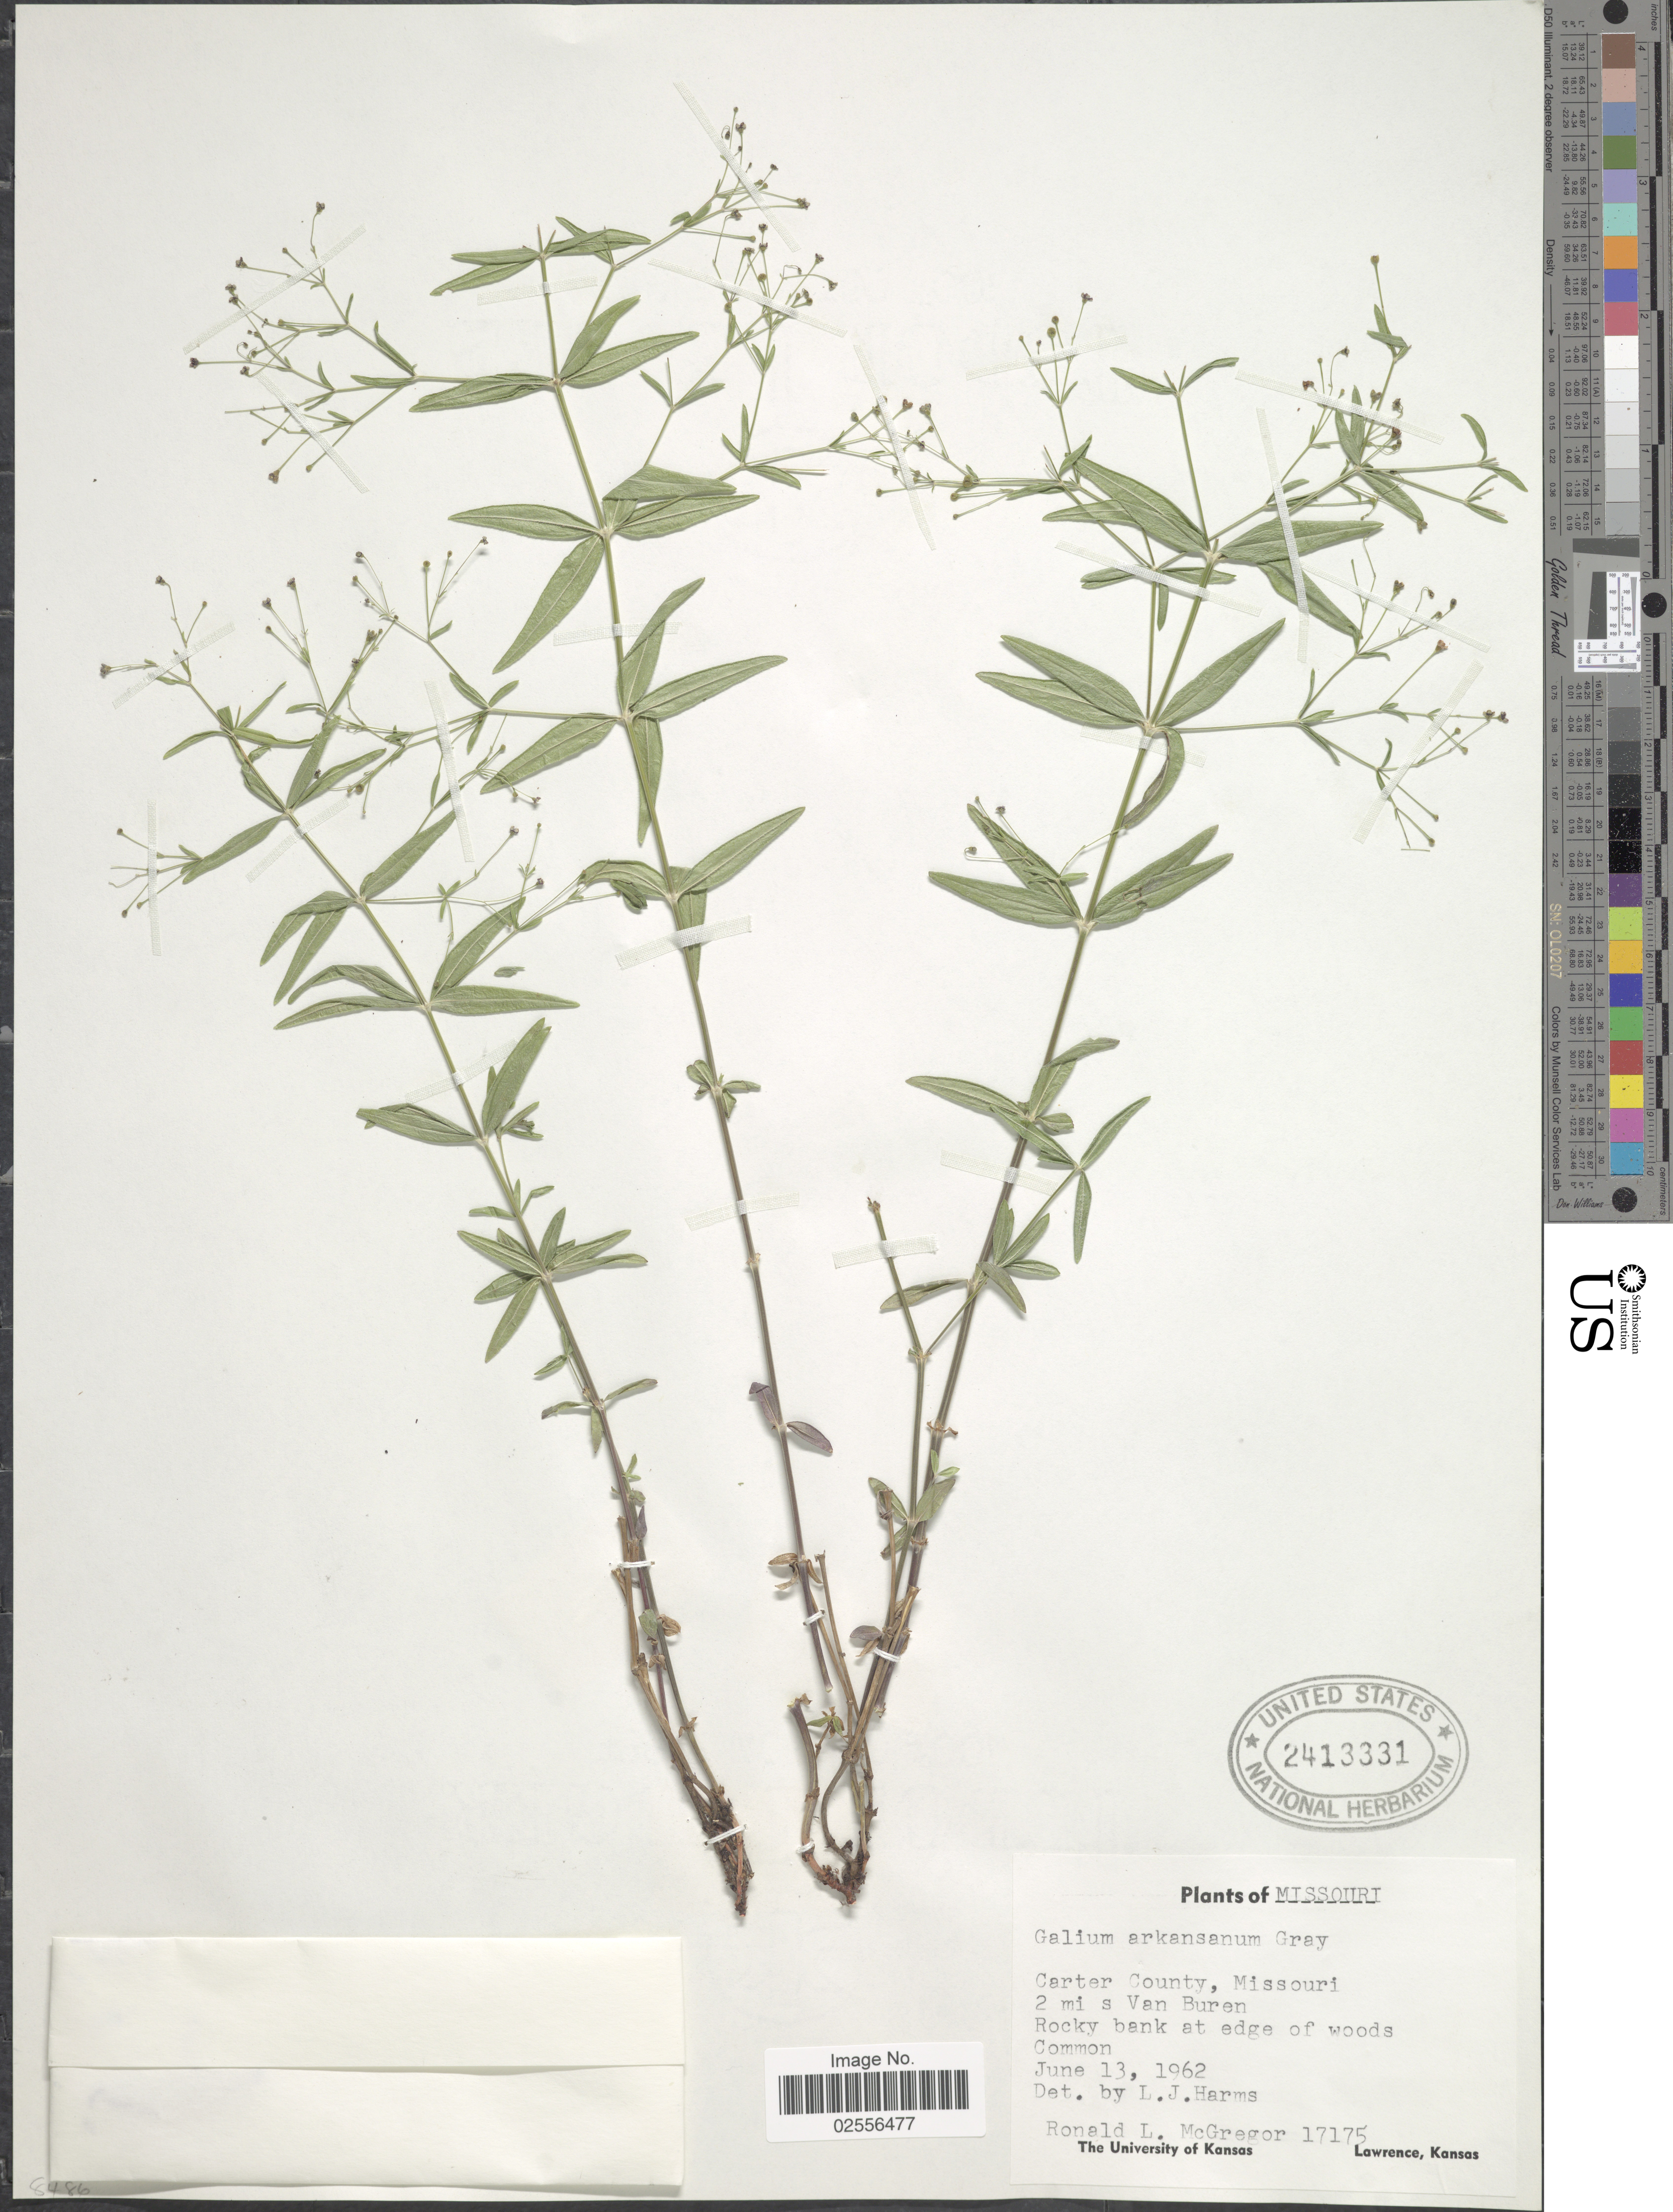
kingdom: Plantae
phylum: Tracheophyta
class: Magnoliopsida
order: Gentianales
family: Rubiaceae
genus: Galium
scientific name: Galium arkansanum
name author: A. Gray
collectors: R. McGregor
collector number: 17175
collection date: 1962-06-13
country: United States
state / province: Missouri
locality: Carter County, 2 mi s Van Buren, Rocky bank at edge of woods, Common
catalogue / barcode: US 2413331